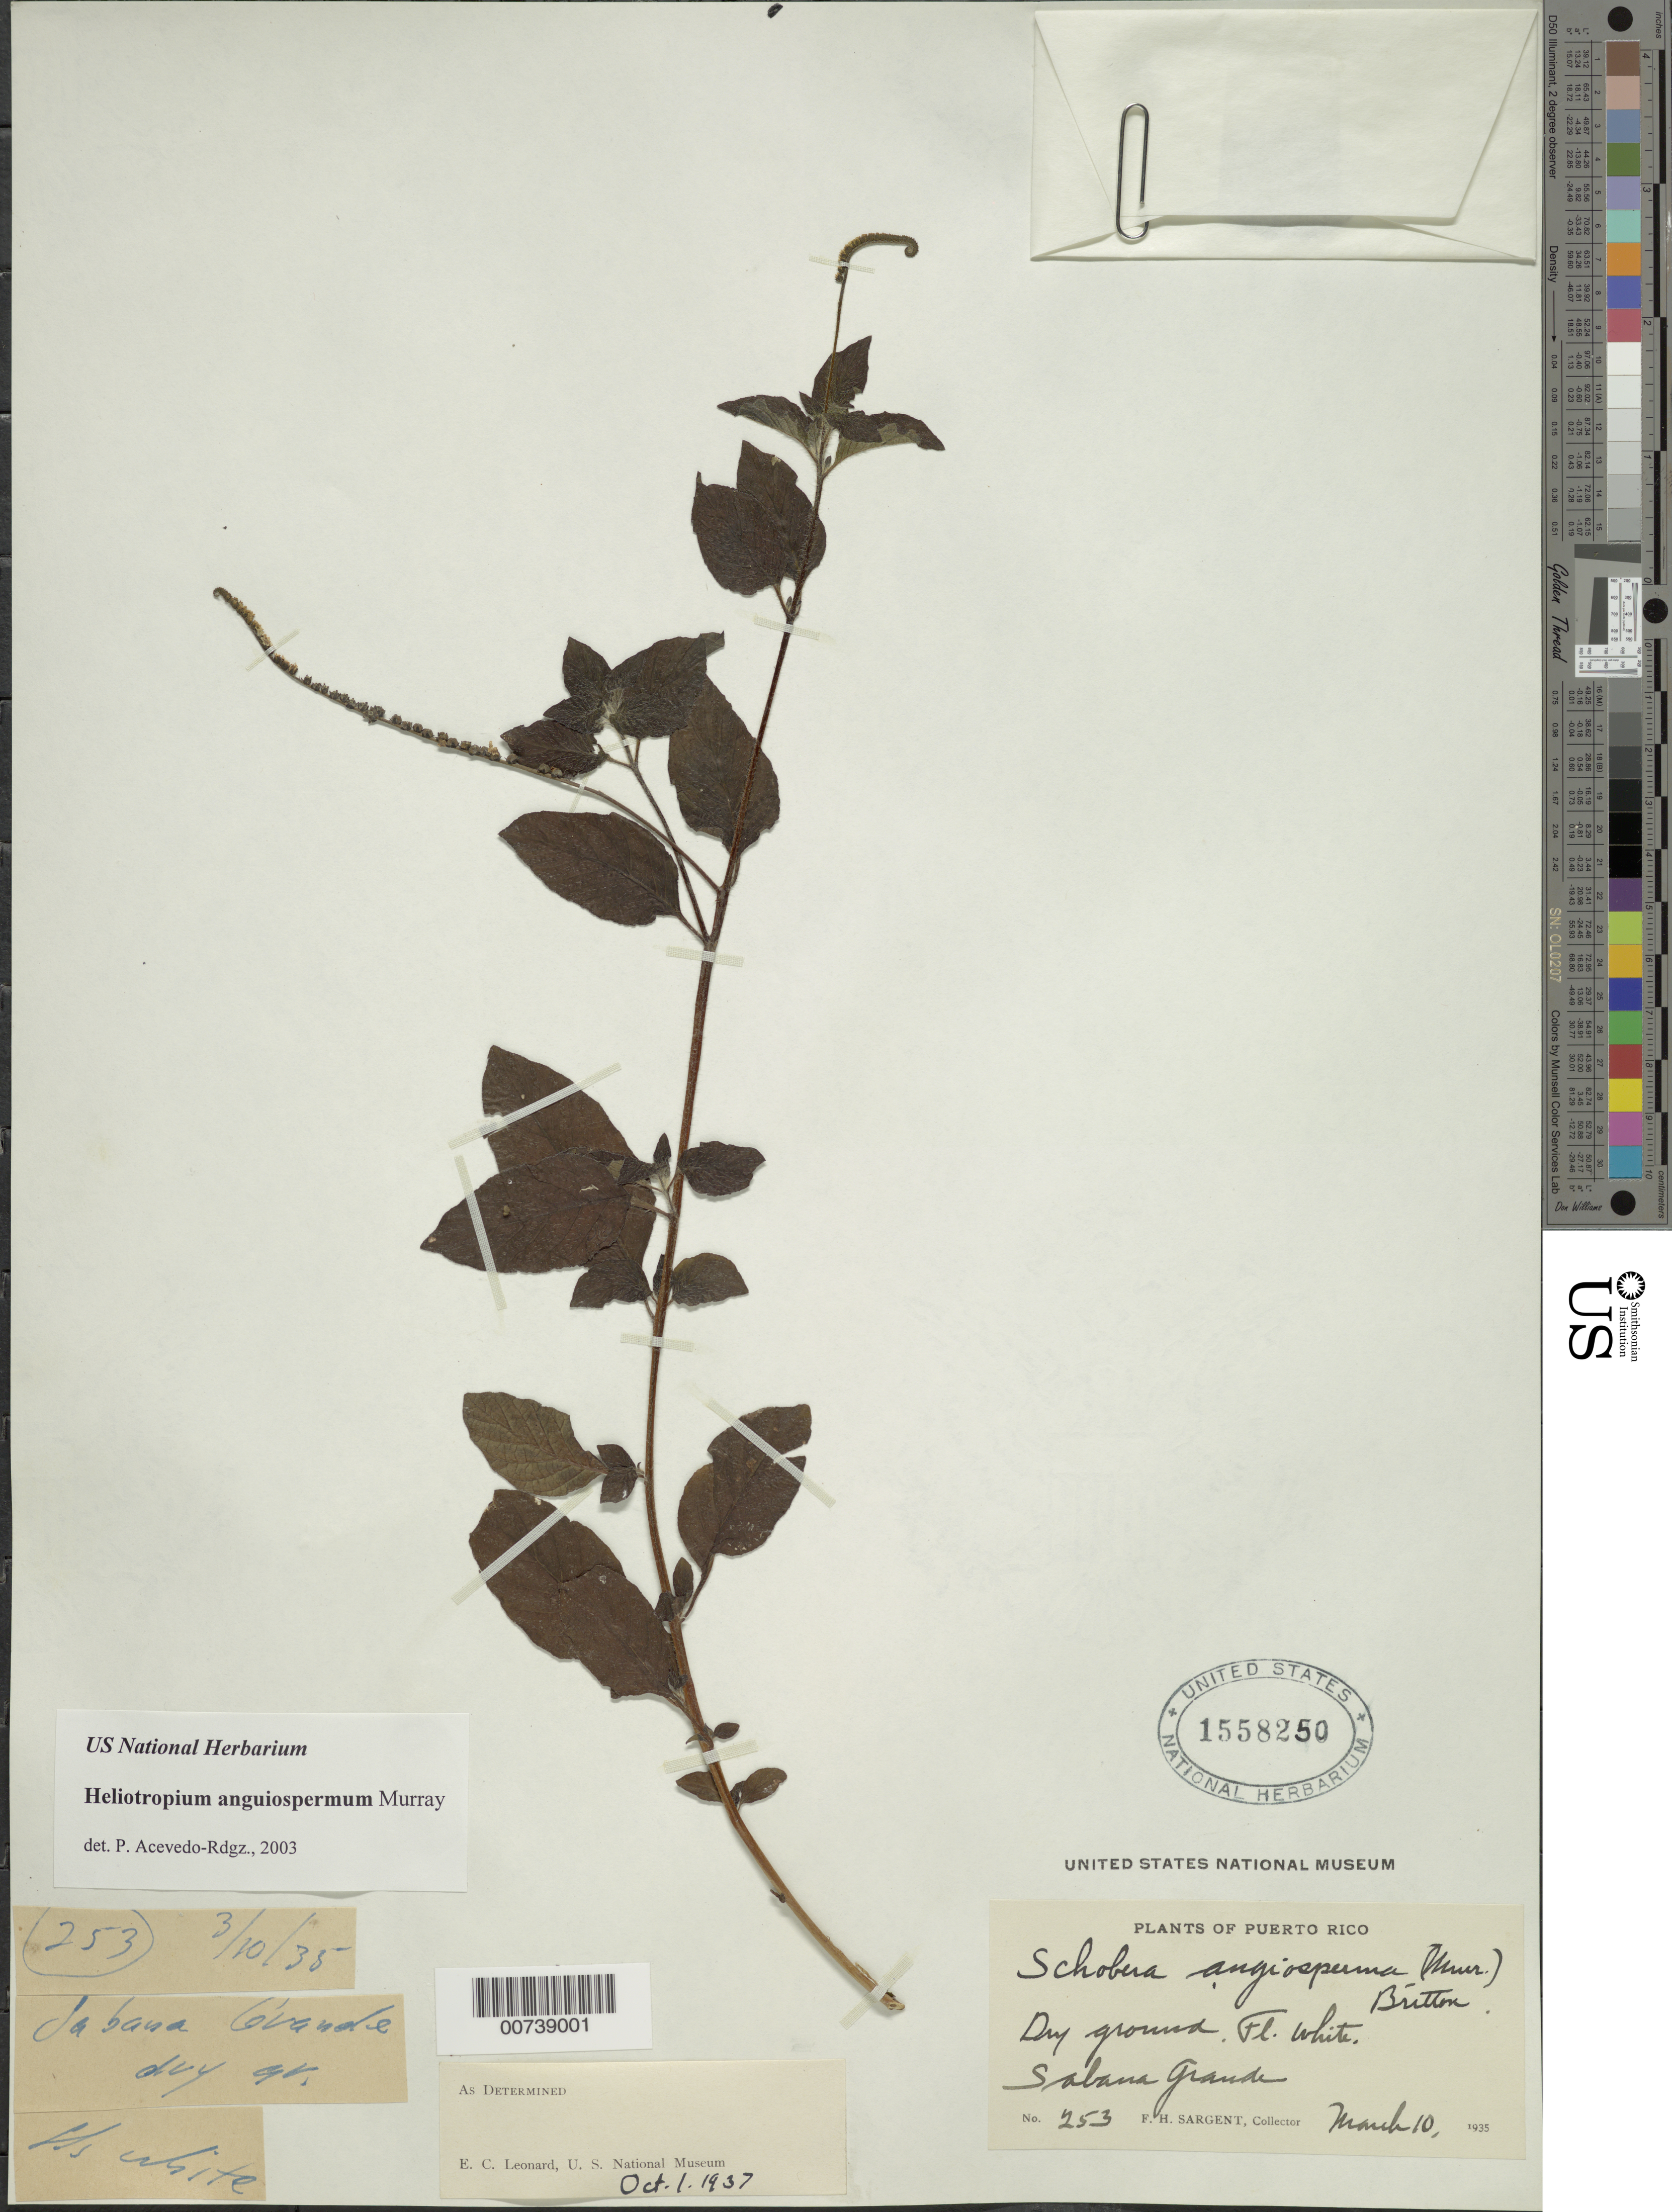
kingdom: Plantae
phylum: Tracheophyta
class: Magnoliopsida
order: Boraginales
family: Heliotropiaceae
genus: Heliotropium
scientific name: Heliotropium angiospermum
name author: Murray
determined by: Acevedo-Rodríguez, P., (BOT), Smithsonian Institution - National Museum of Natural History (UNITED STATES)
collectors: F. H. Sargent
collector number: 253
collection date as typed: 10 Mar 1935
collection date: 1935-03-10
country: Puerto Rico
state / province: Sabana Grande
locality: Sabana Grande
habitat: Dry ground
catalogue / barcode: US 1558250